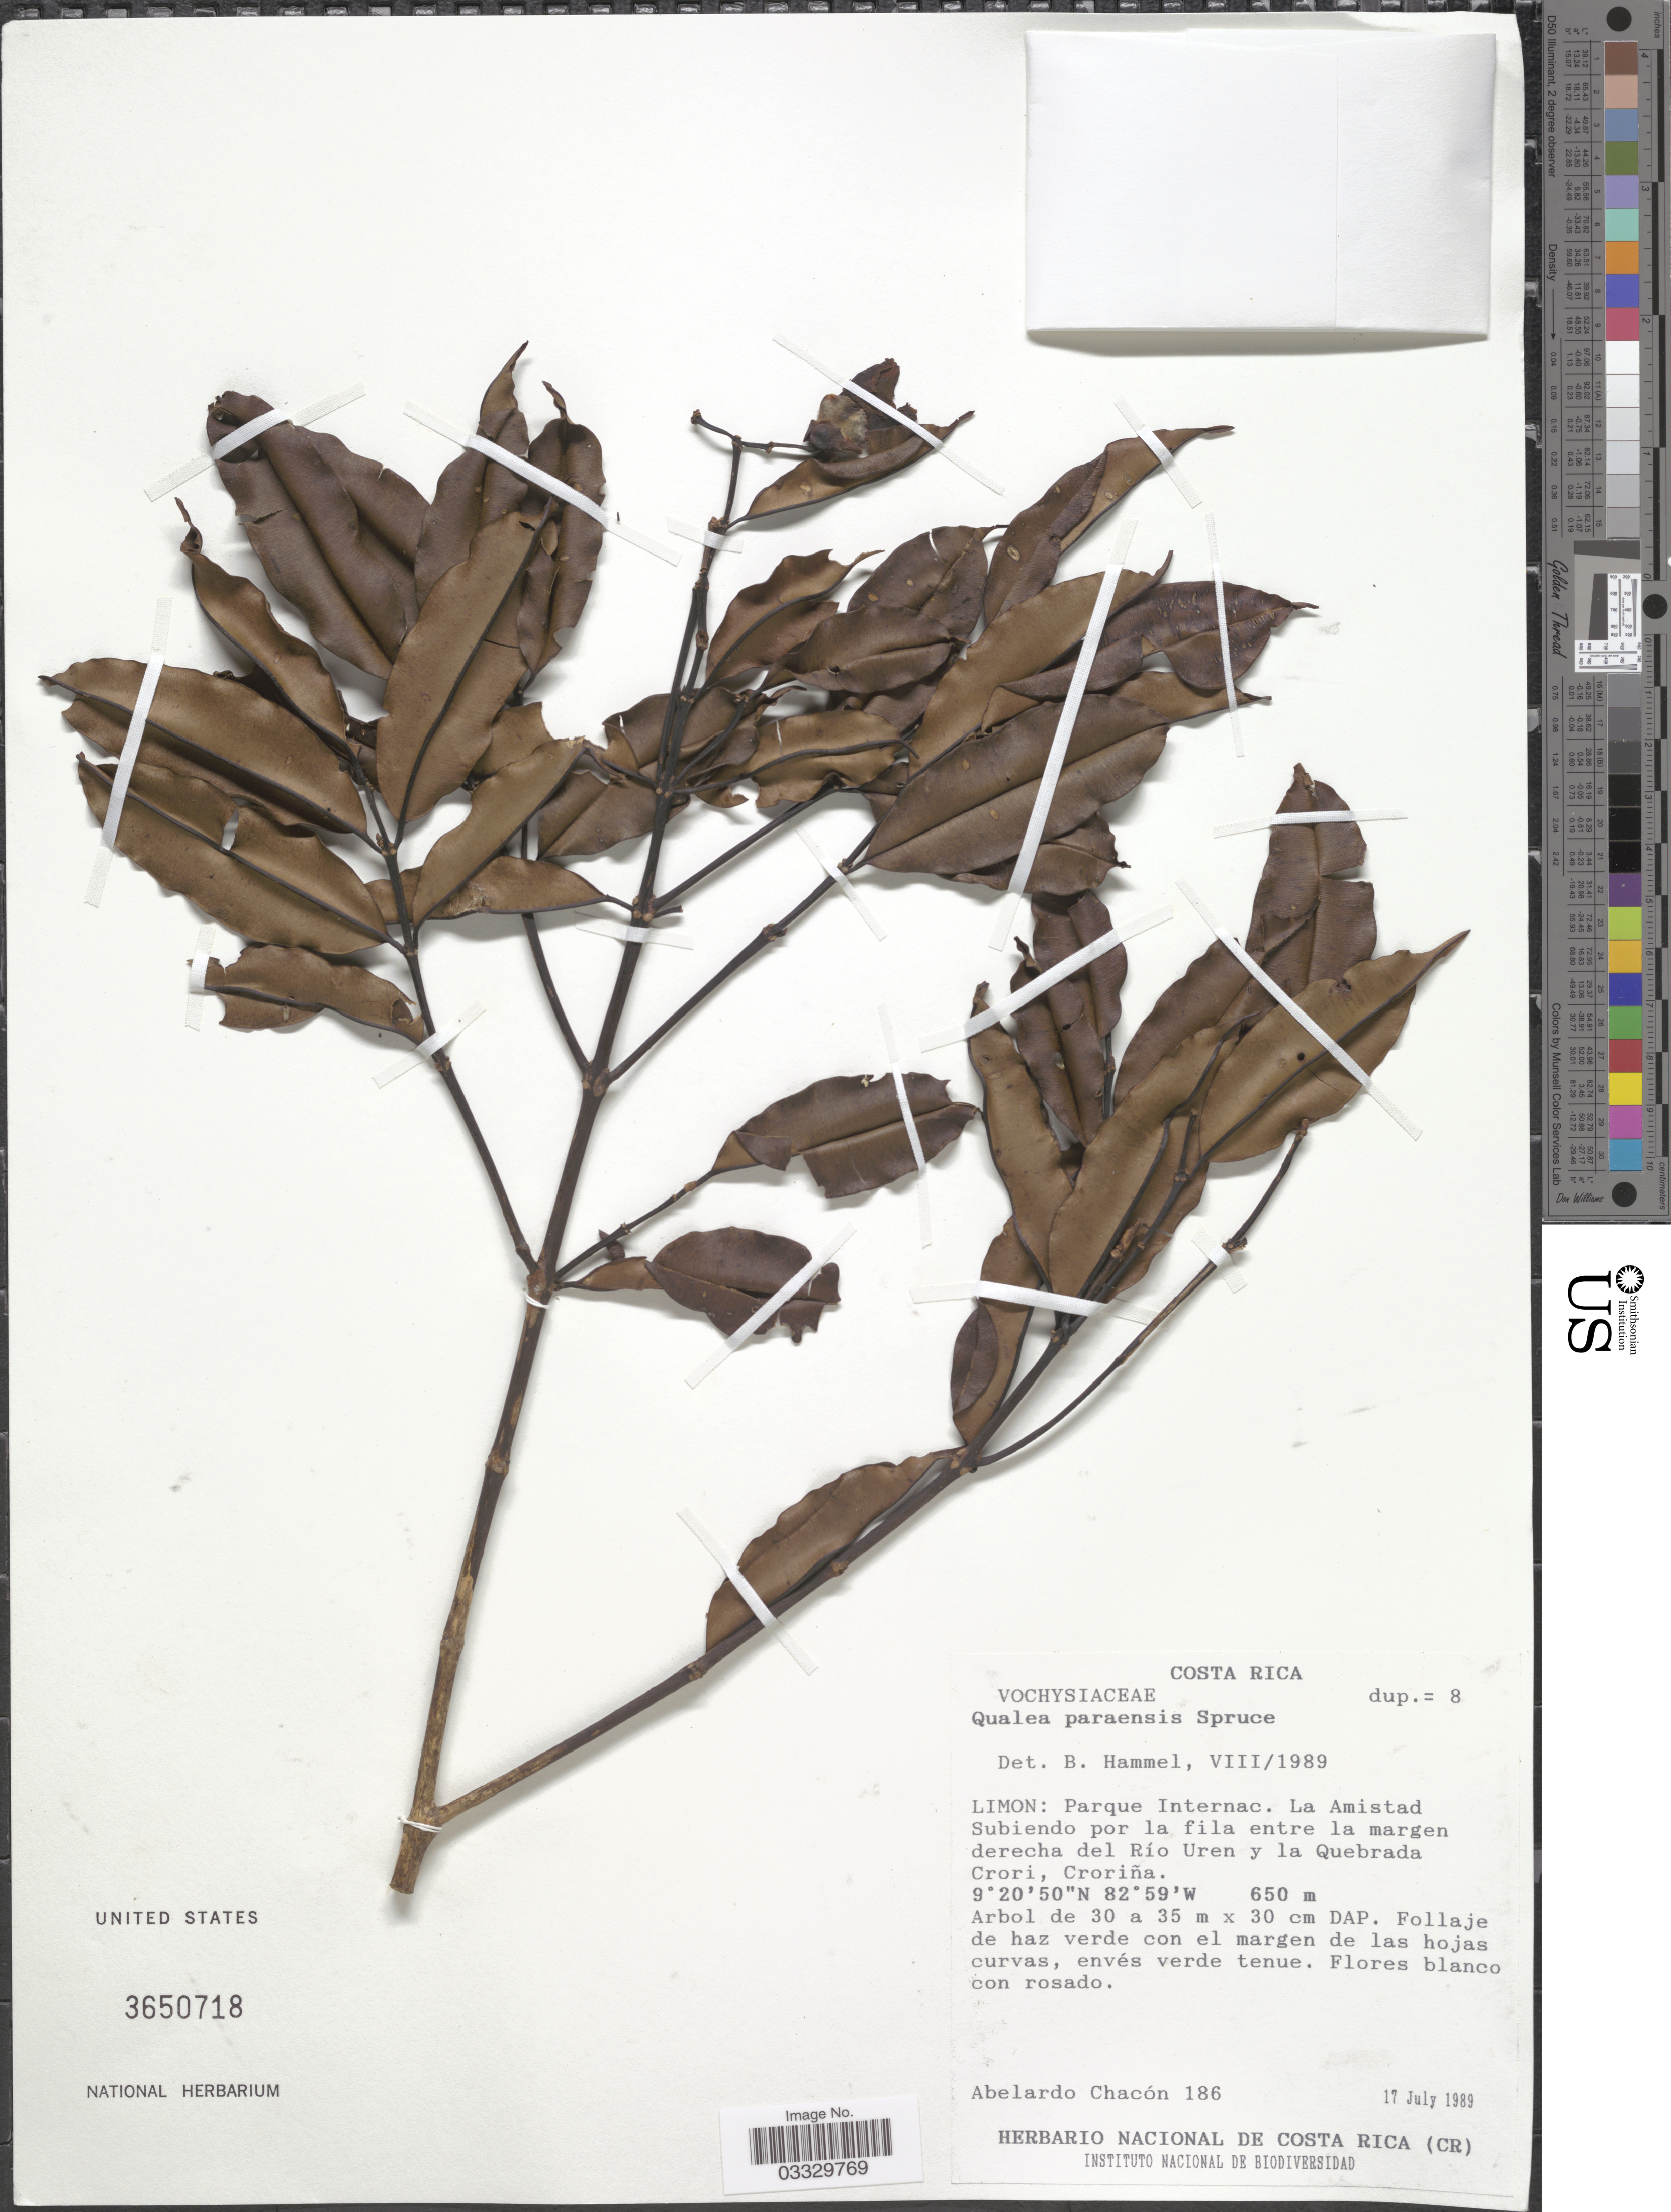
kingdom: Plantae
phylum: Tracheophyta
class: Magnoliopsida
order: Myrtales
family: Vochysiaceae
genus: Qualea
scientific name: Qualea paraensis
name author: Ducke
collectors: A. Chacon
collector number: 186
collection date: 1989-07-17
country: Costa Rica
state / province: Limón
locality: Parque Internac. La Amistad Subiendo por la fila entre la margen derecha del Río Uren y la Quebrada Crori, Croriña.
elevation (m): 650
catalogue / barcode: US 3650718